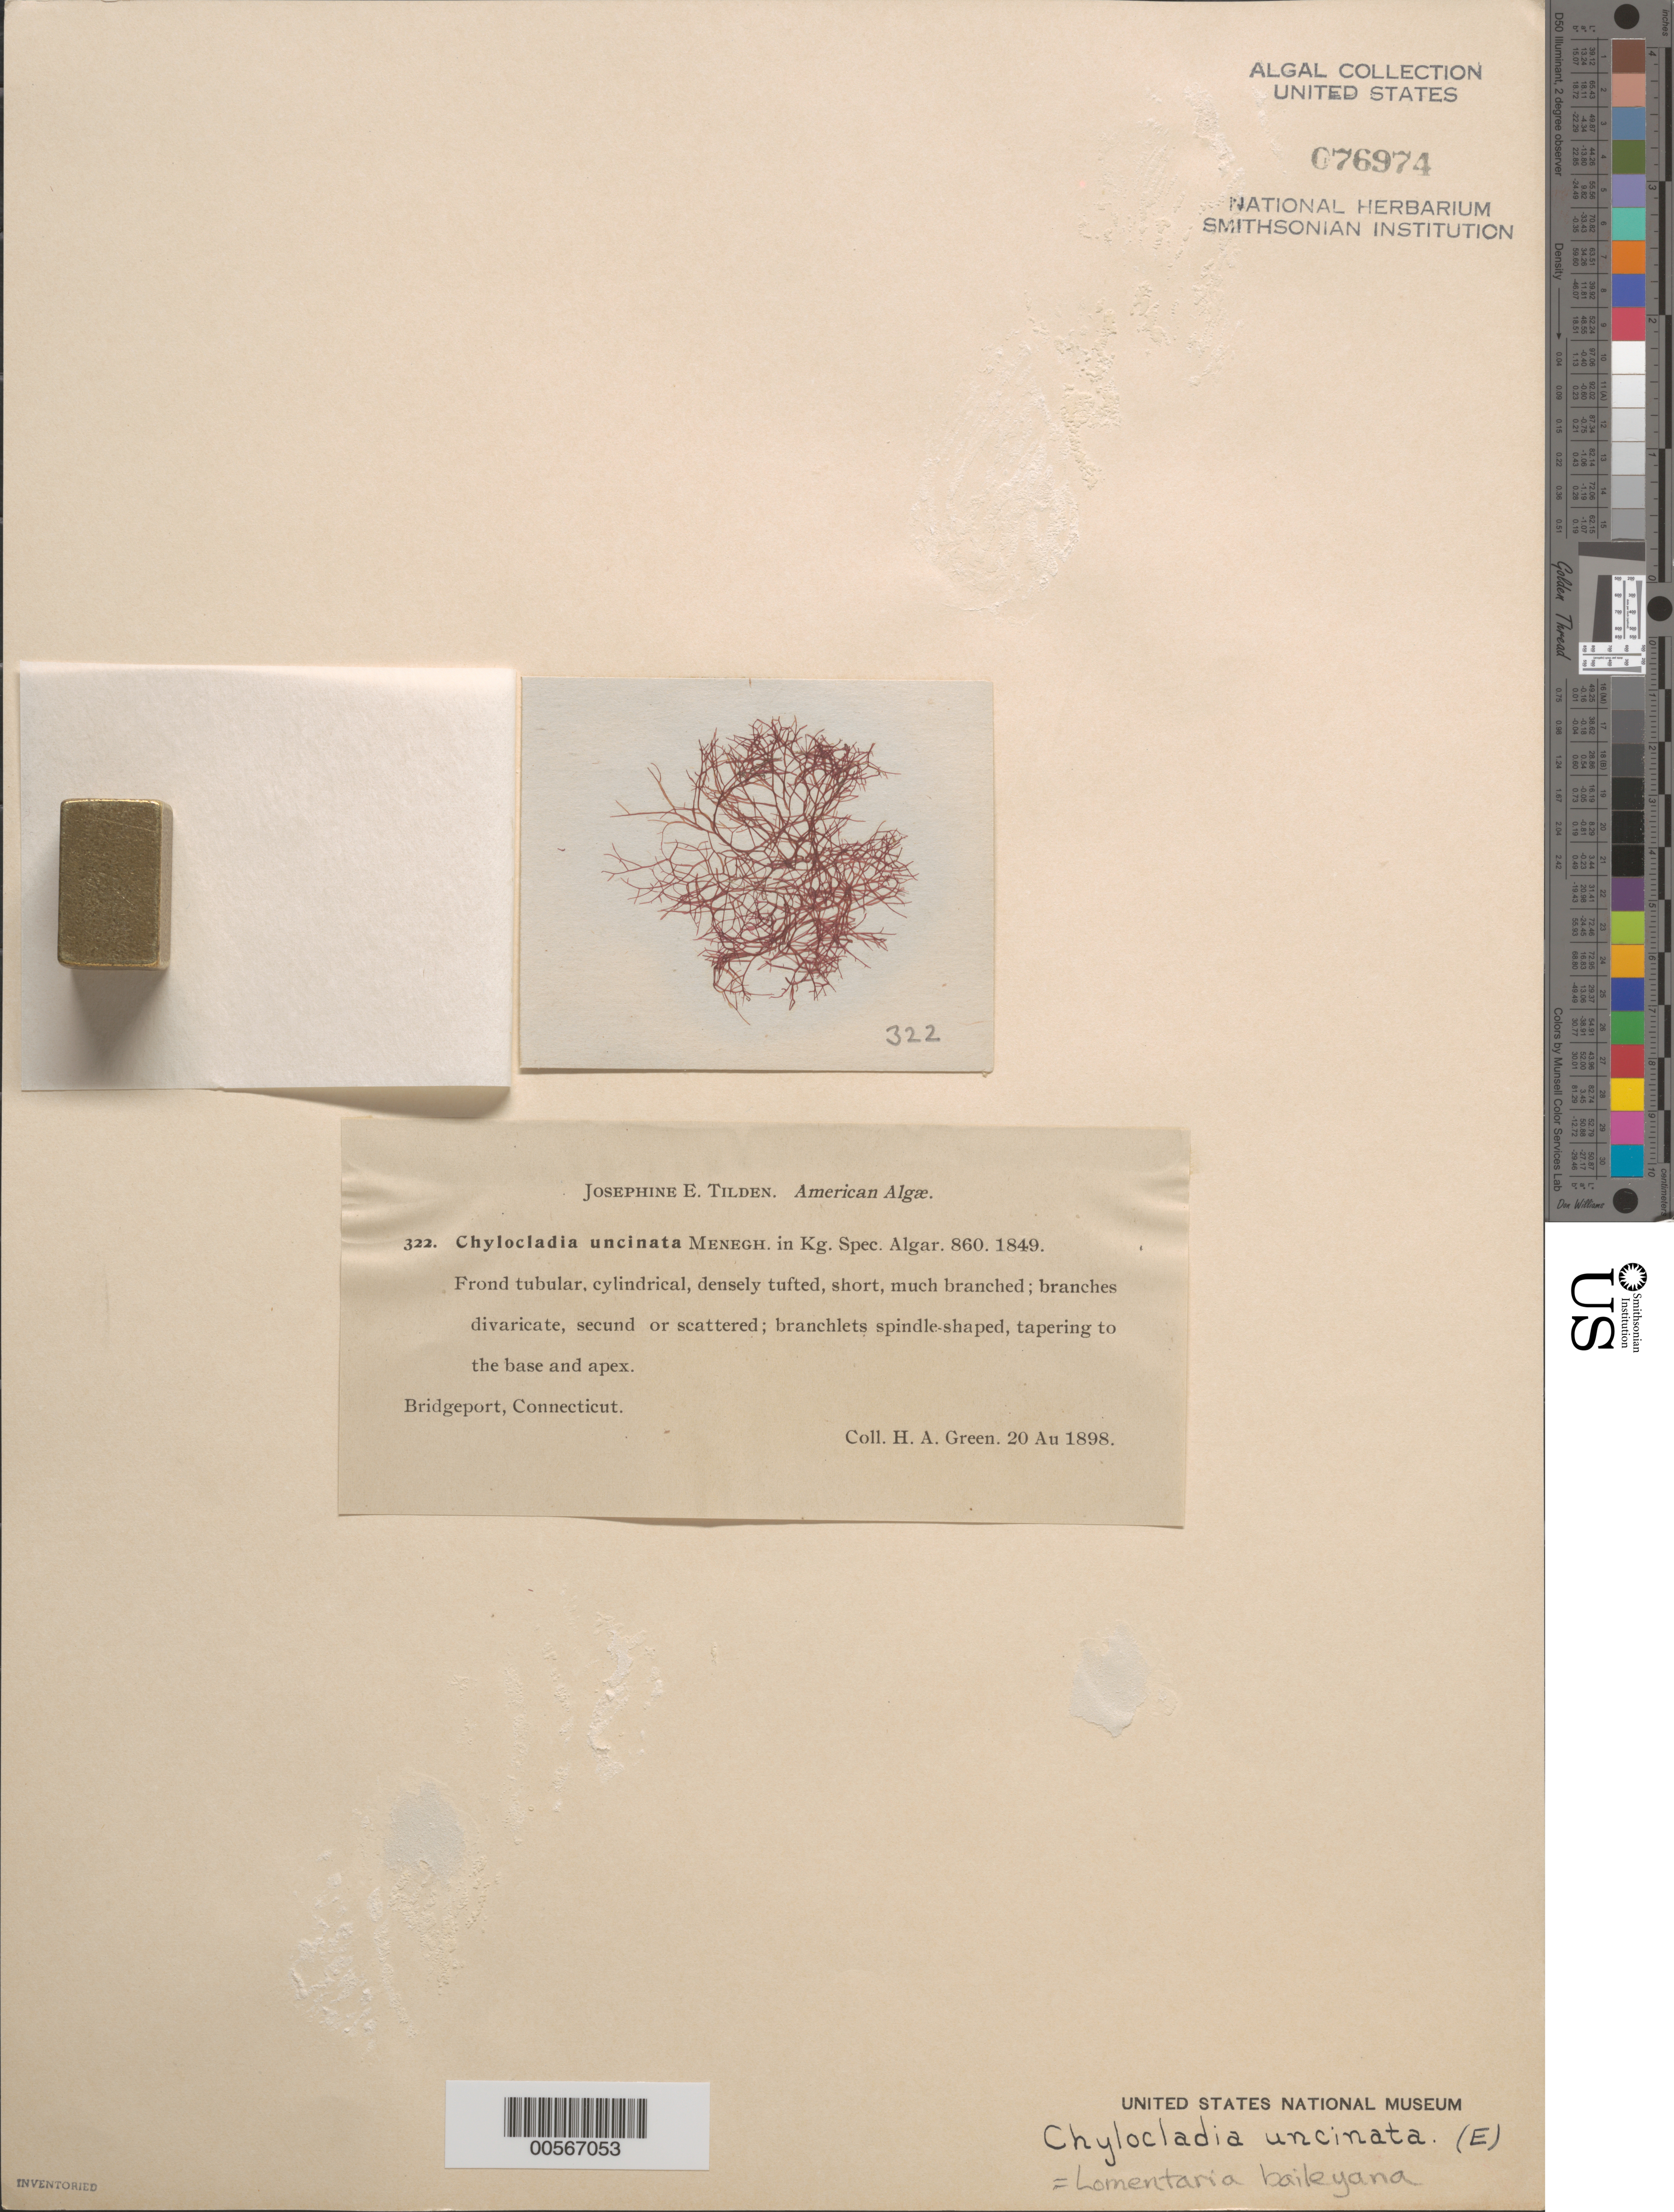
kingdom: Plantae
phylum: Rhodophyta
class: Florideophyceae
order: Rhodymeniales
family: Lomentariaceae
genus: Hooperia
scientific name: Hooperia divaricata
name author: (Durant) M.J. Wynne et al.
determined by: Algae name updating Project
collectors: H. Green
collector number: JET 322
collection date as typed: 20 Aug 1898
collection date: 1898-08-20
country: United States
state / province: Connecticut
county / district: Fairfield County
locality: Bridgeport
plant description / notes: Tilden, American Algae, as Chylocladia uncinata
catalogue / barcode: US 76974